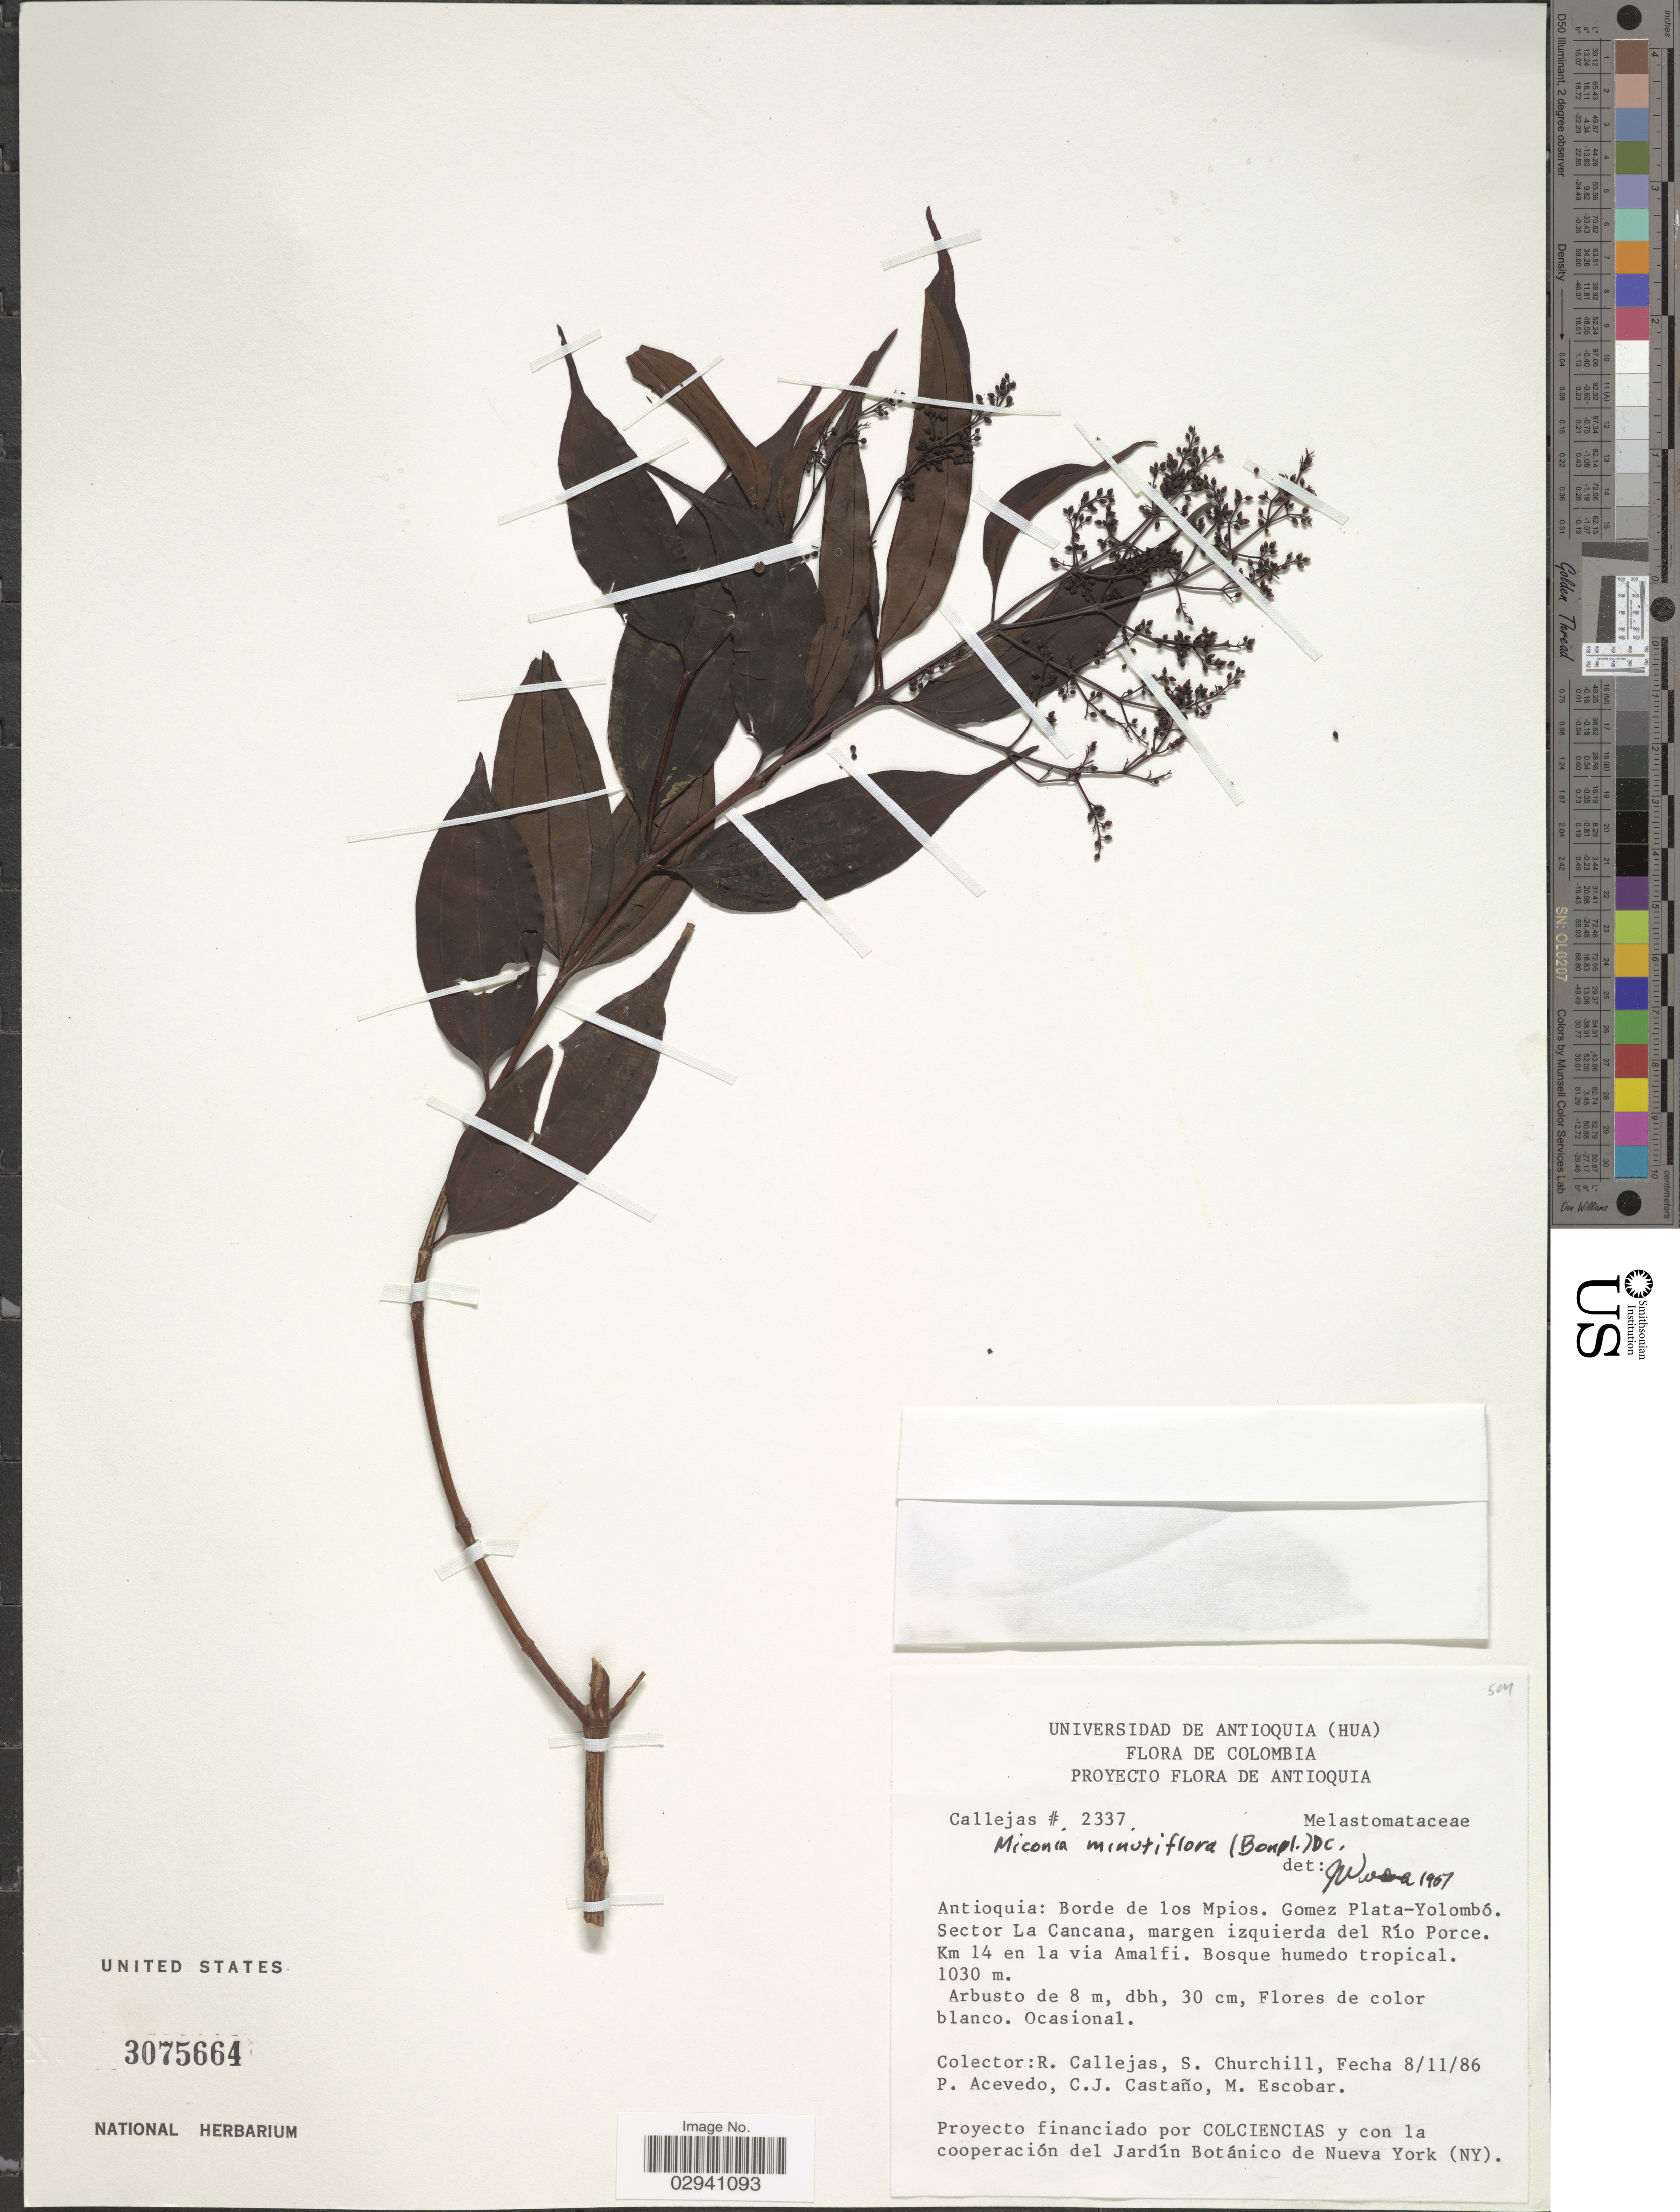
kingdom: Plantae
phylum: Tracheophyta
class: Magnoliopsida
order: Myrtales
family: Melastomataceae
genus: Miconia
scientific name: Miconia minutiflora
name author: (Bonpl.) DC.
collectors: R. Callejas, S. Churchill, P. Acevedo-Rodr., C. Castaño & M. Escobar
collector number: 2337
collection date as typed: Transcribed d/m/y: 8/11/86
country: Colombia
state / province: Antioquia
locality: Antioquia: Borde de los Mpios. Gomez Plata-Yolombó, Sector La Cancana, margen izquierda del Río Porce. Km 14 en la via Amalfi.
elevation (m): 1030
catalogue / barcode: US 3075664